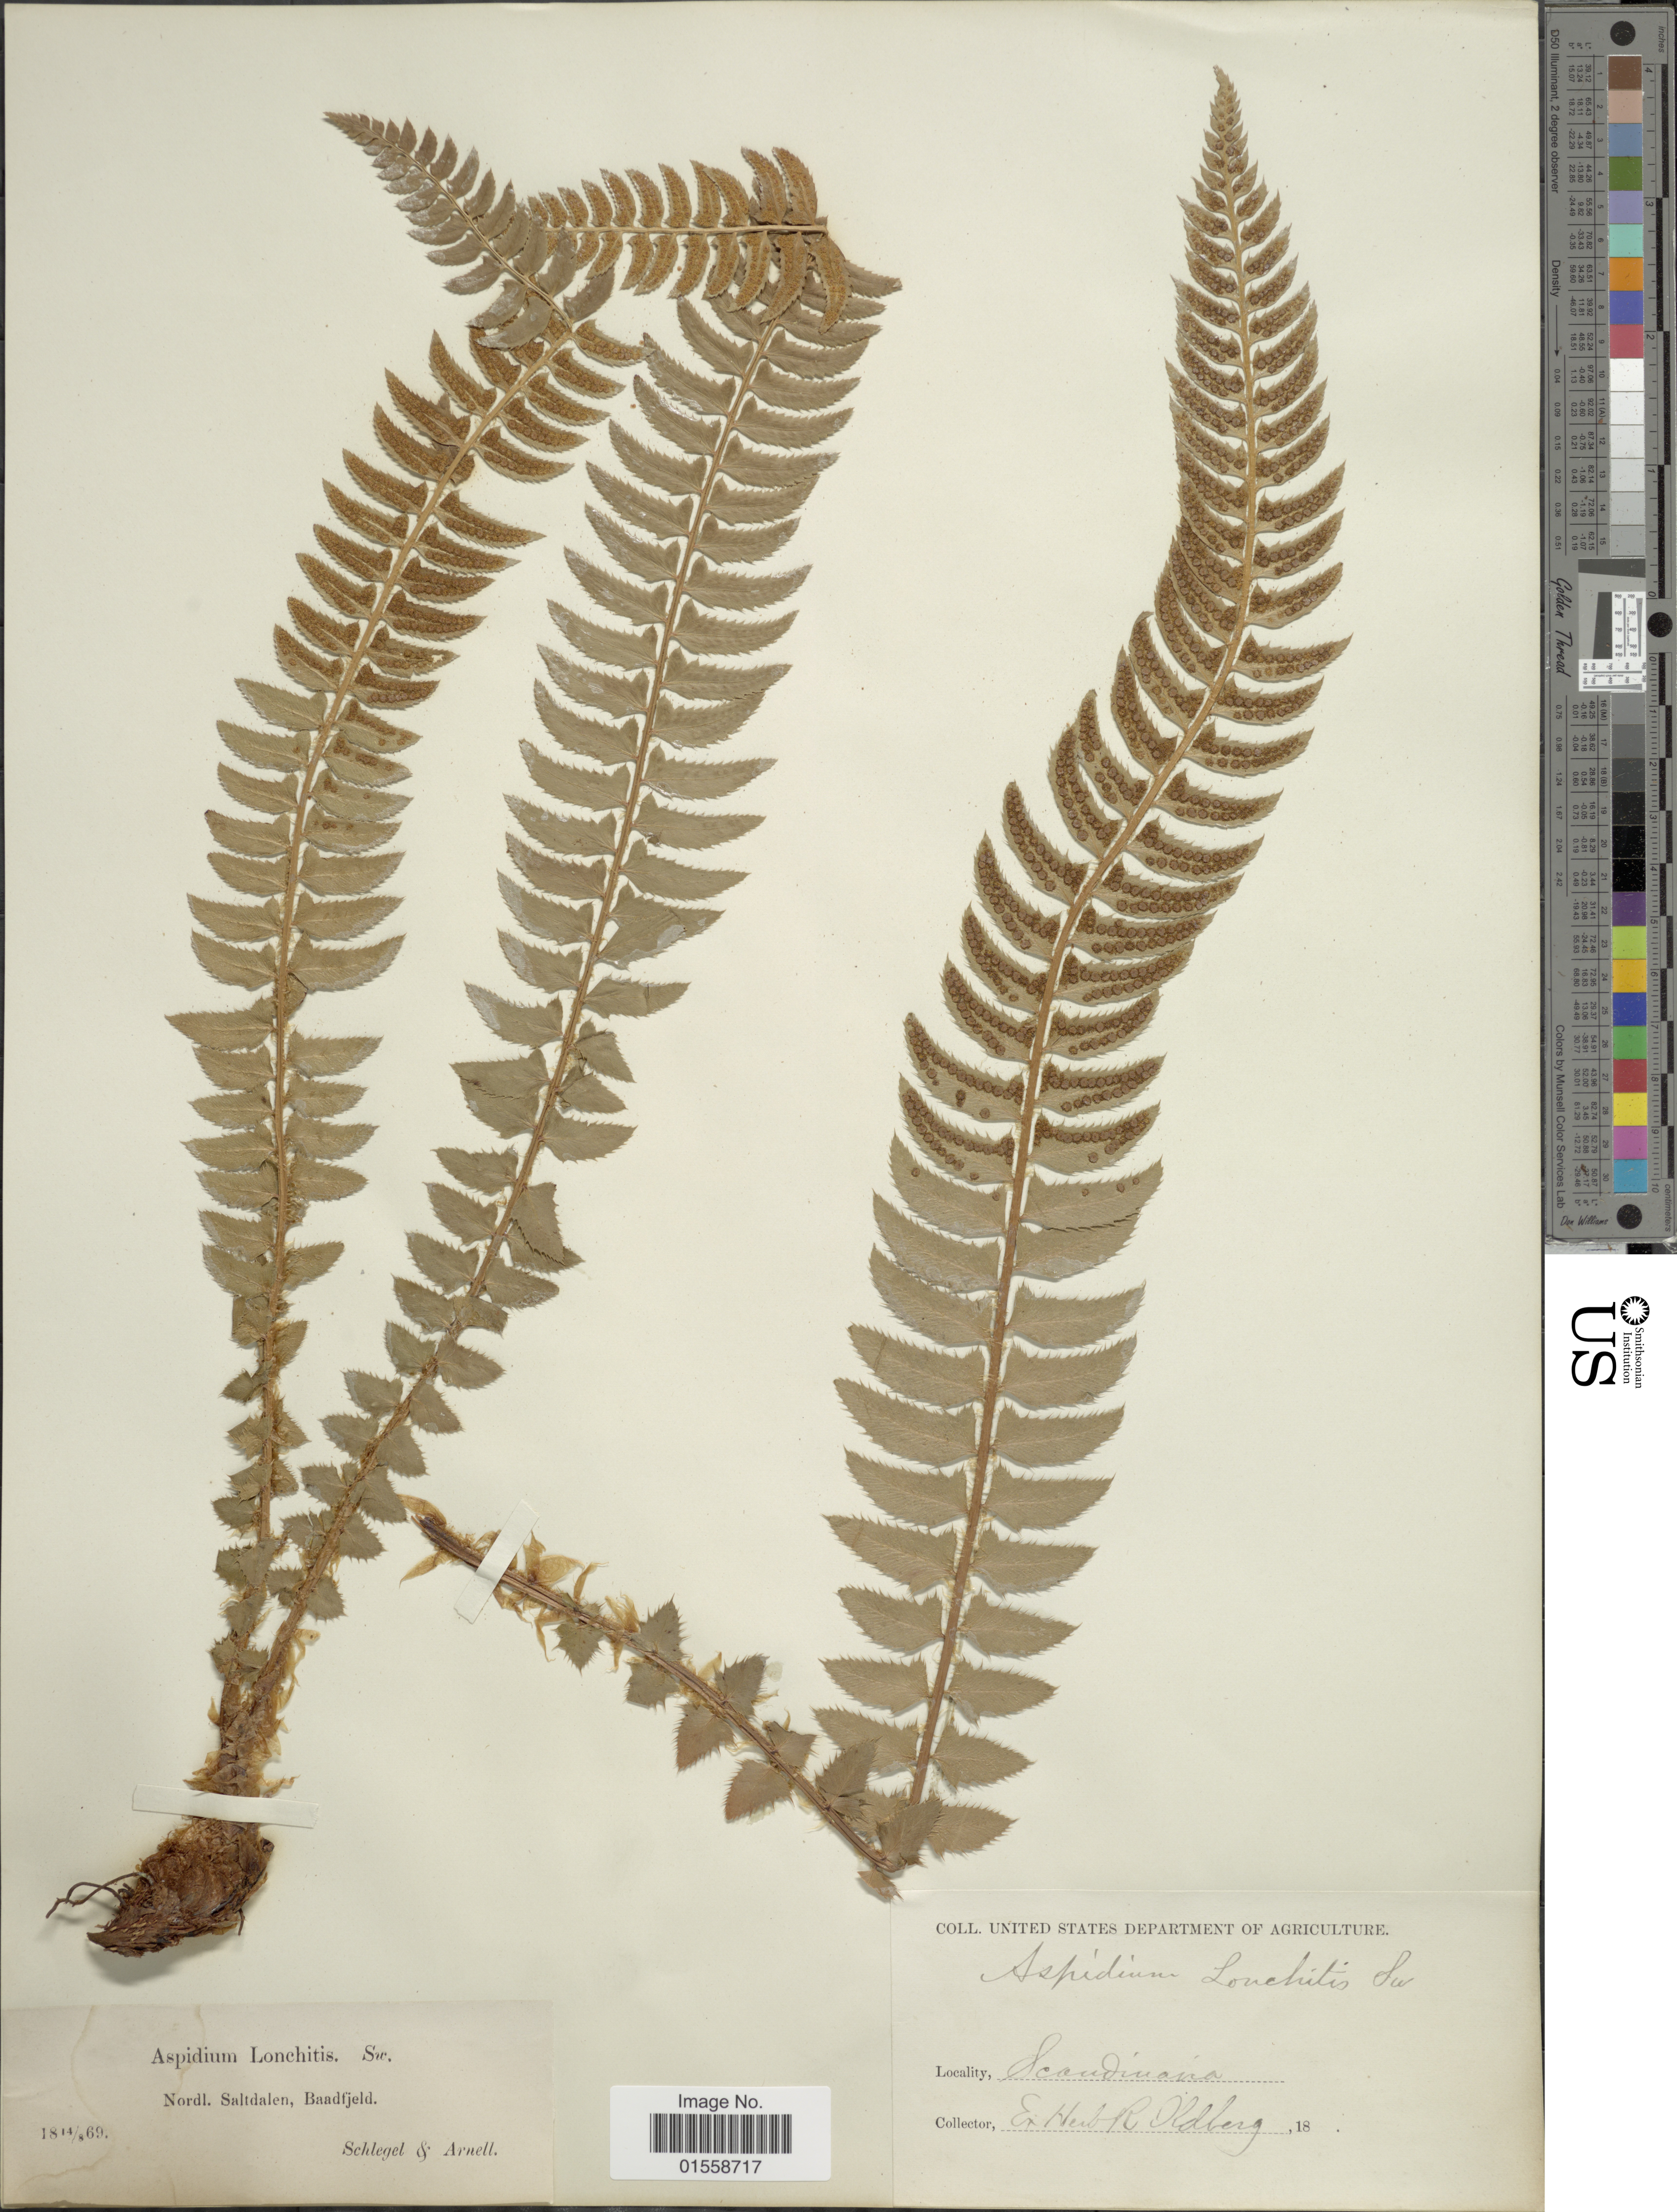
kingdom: Plantae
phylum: Tracheophyta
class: Polypodiopsida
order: Polypodiales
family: Dryopteridaceae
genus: Polystichum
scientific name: Polystichum lonchitis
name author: (Roth) L.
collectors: Schlegel & Arnell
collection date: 1869-08-14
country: Norway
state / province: Nordland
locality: Nordl. Saltdalen, Baadfield, Scandinavia